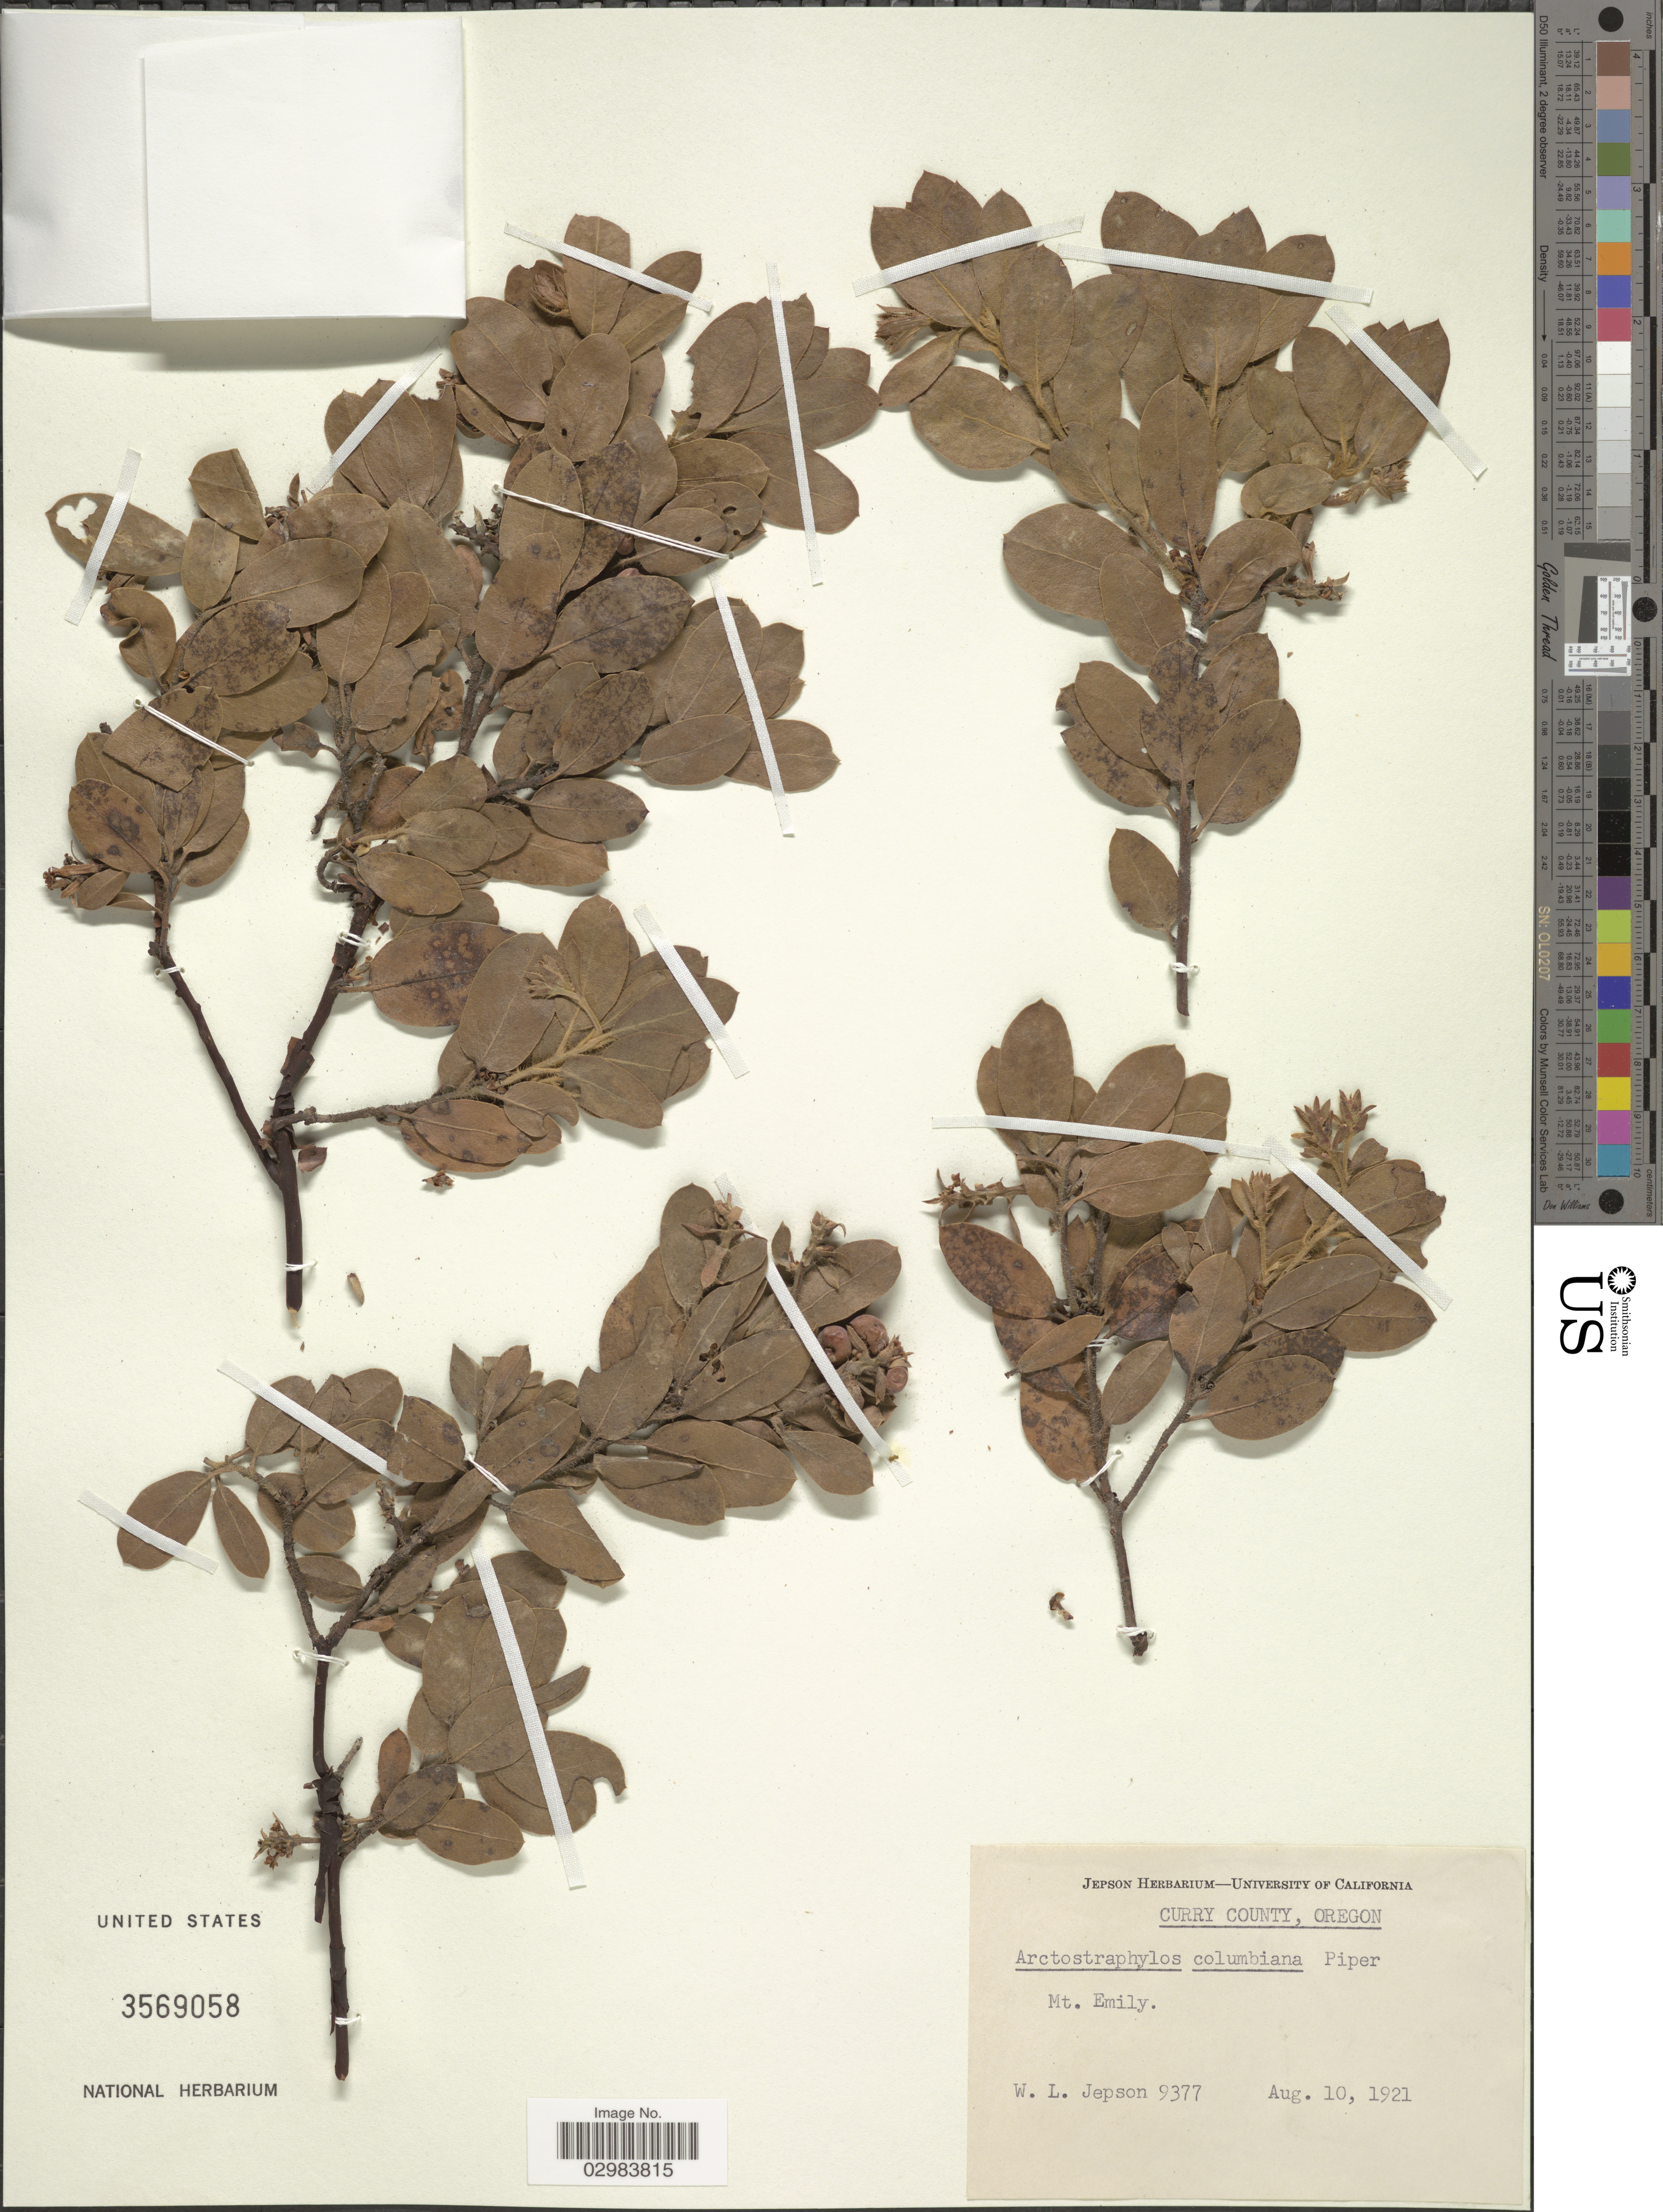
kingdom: Plantae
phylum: Tracheophyta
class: Magnoliopsida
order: Ericales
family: Ericaceae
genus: Arctostaphylos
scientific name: Arctostaphylos columbiana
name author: Piper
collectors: W. L. Jepson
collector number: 9377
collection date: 1921-08-10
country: United States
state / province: Oregon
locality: Curry County. Mt. Emily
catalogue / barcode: US 3569058